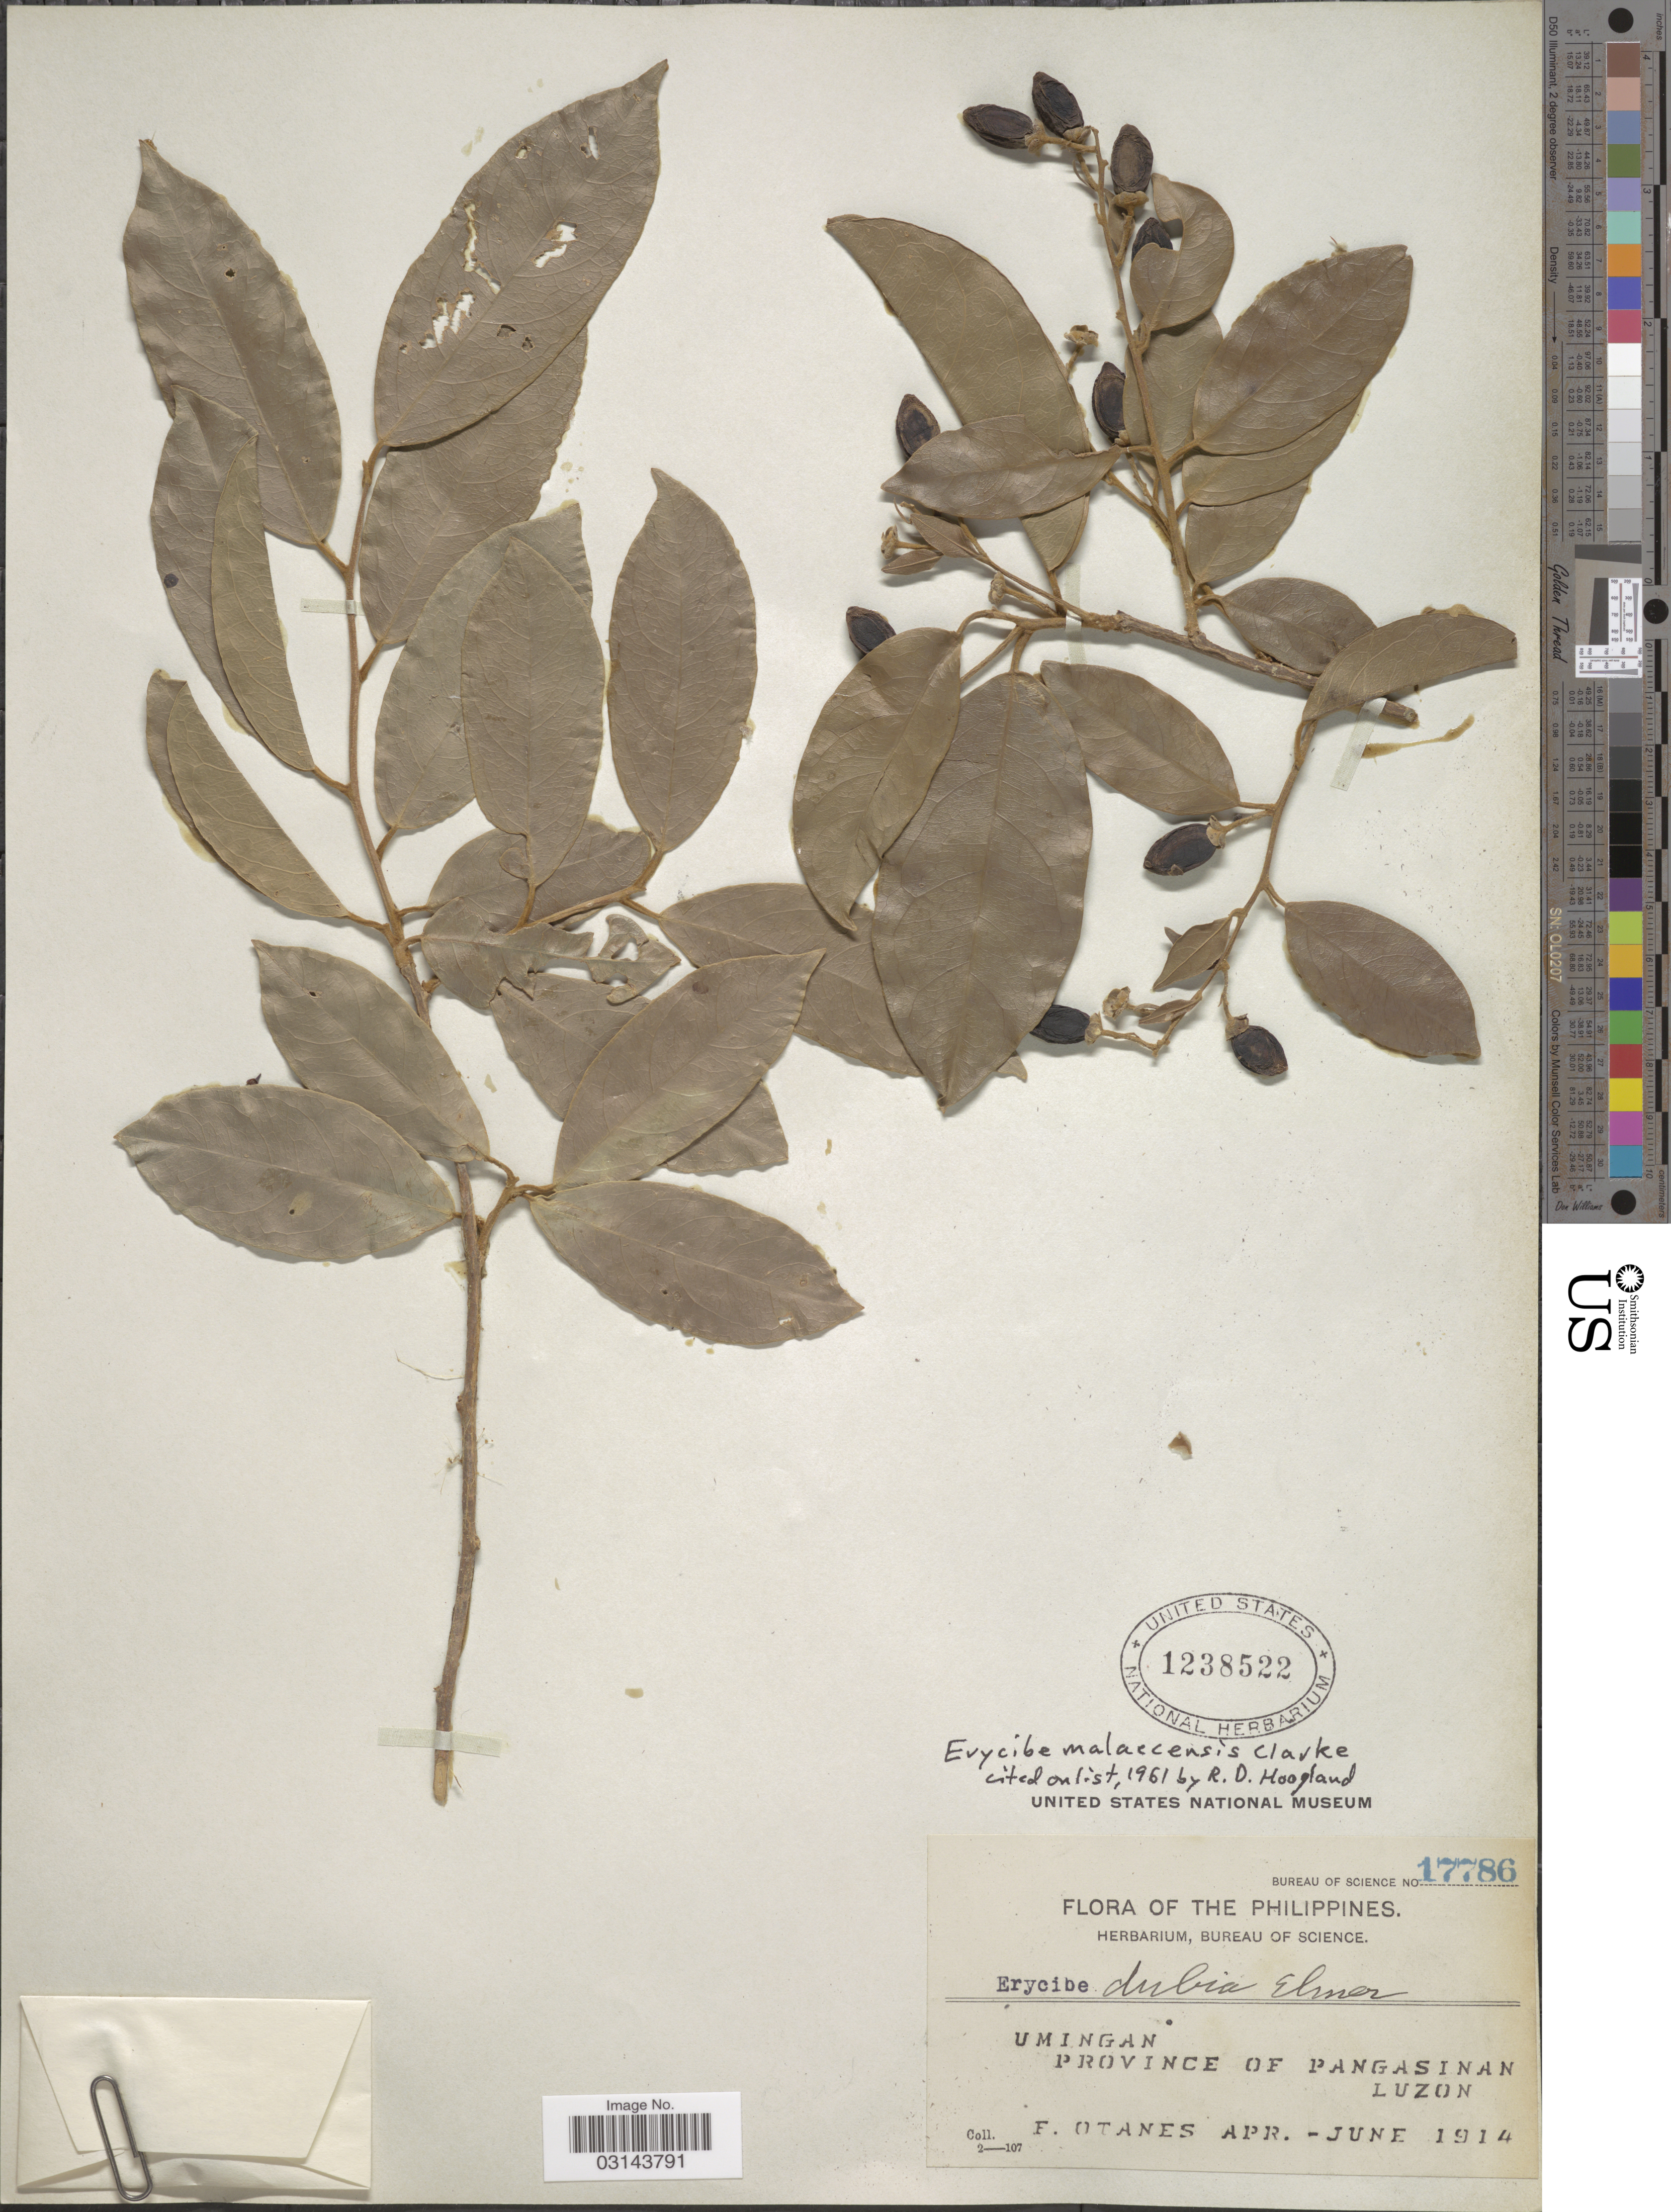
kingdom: Plantae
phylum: Tracheophyta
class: Magnoliopsida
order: Solanales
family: Convolvulaceae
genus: Erycibe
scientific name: Erycibe malaccensis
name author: C.B. Clarke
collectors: F. Q. Otanes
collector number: Bureau of Science 17786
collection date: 1914-04/1914-06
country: Philippines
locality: Umingan. Province of Pangasinan Luzon.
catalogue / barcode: US 1238522